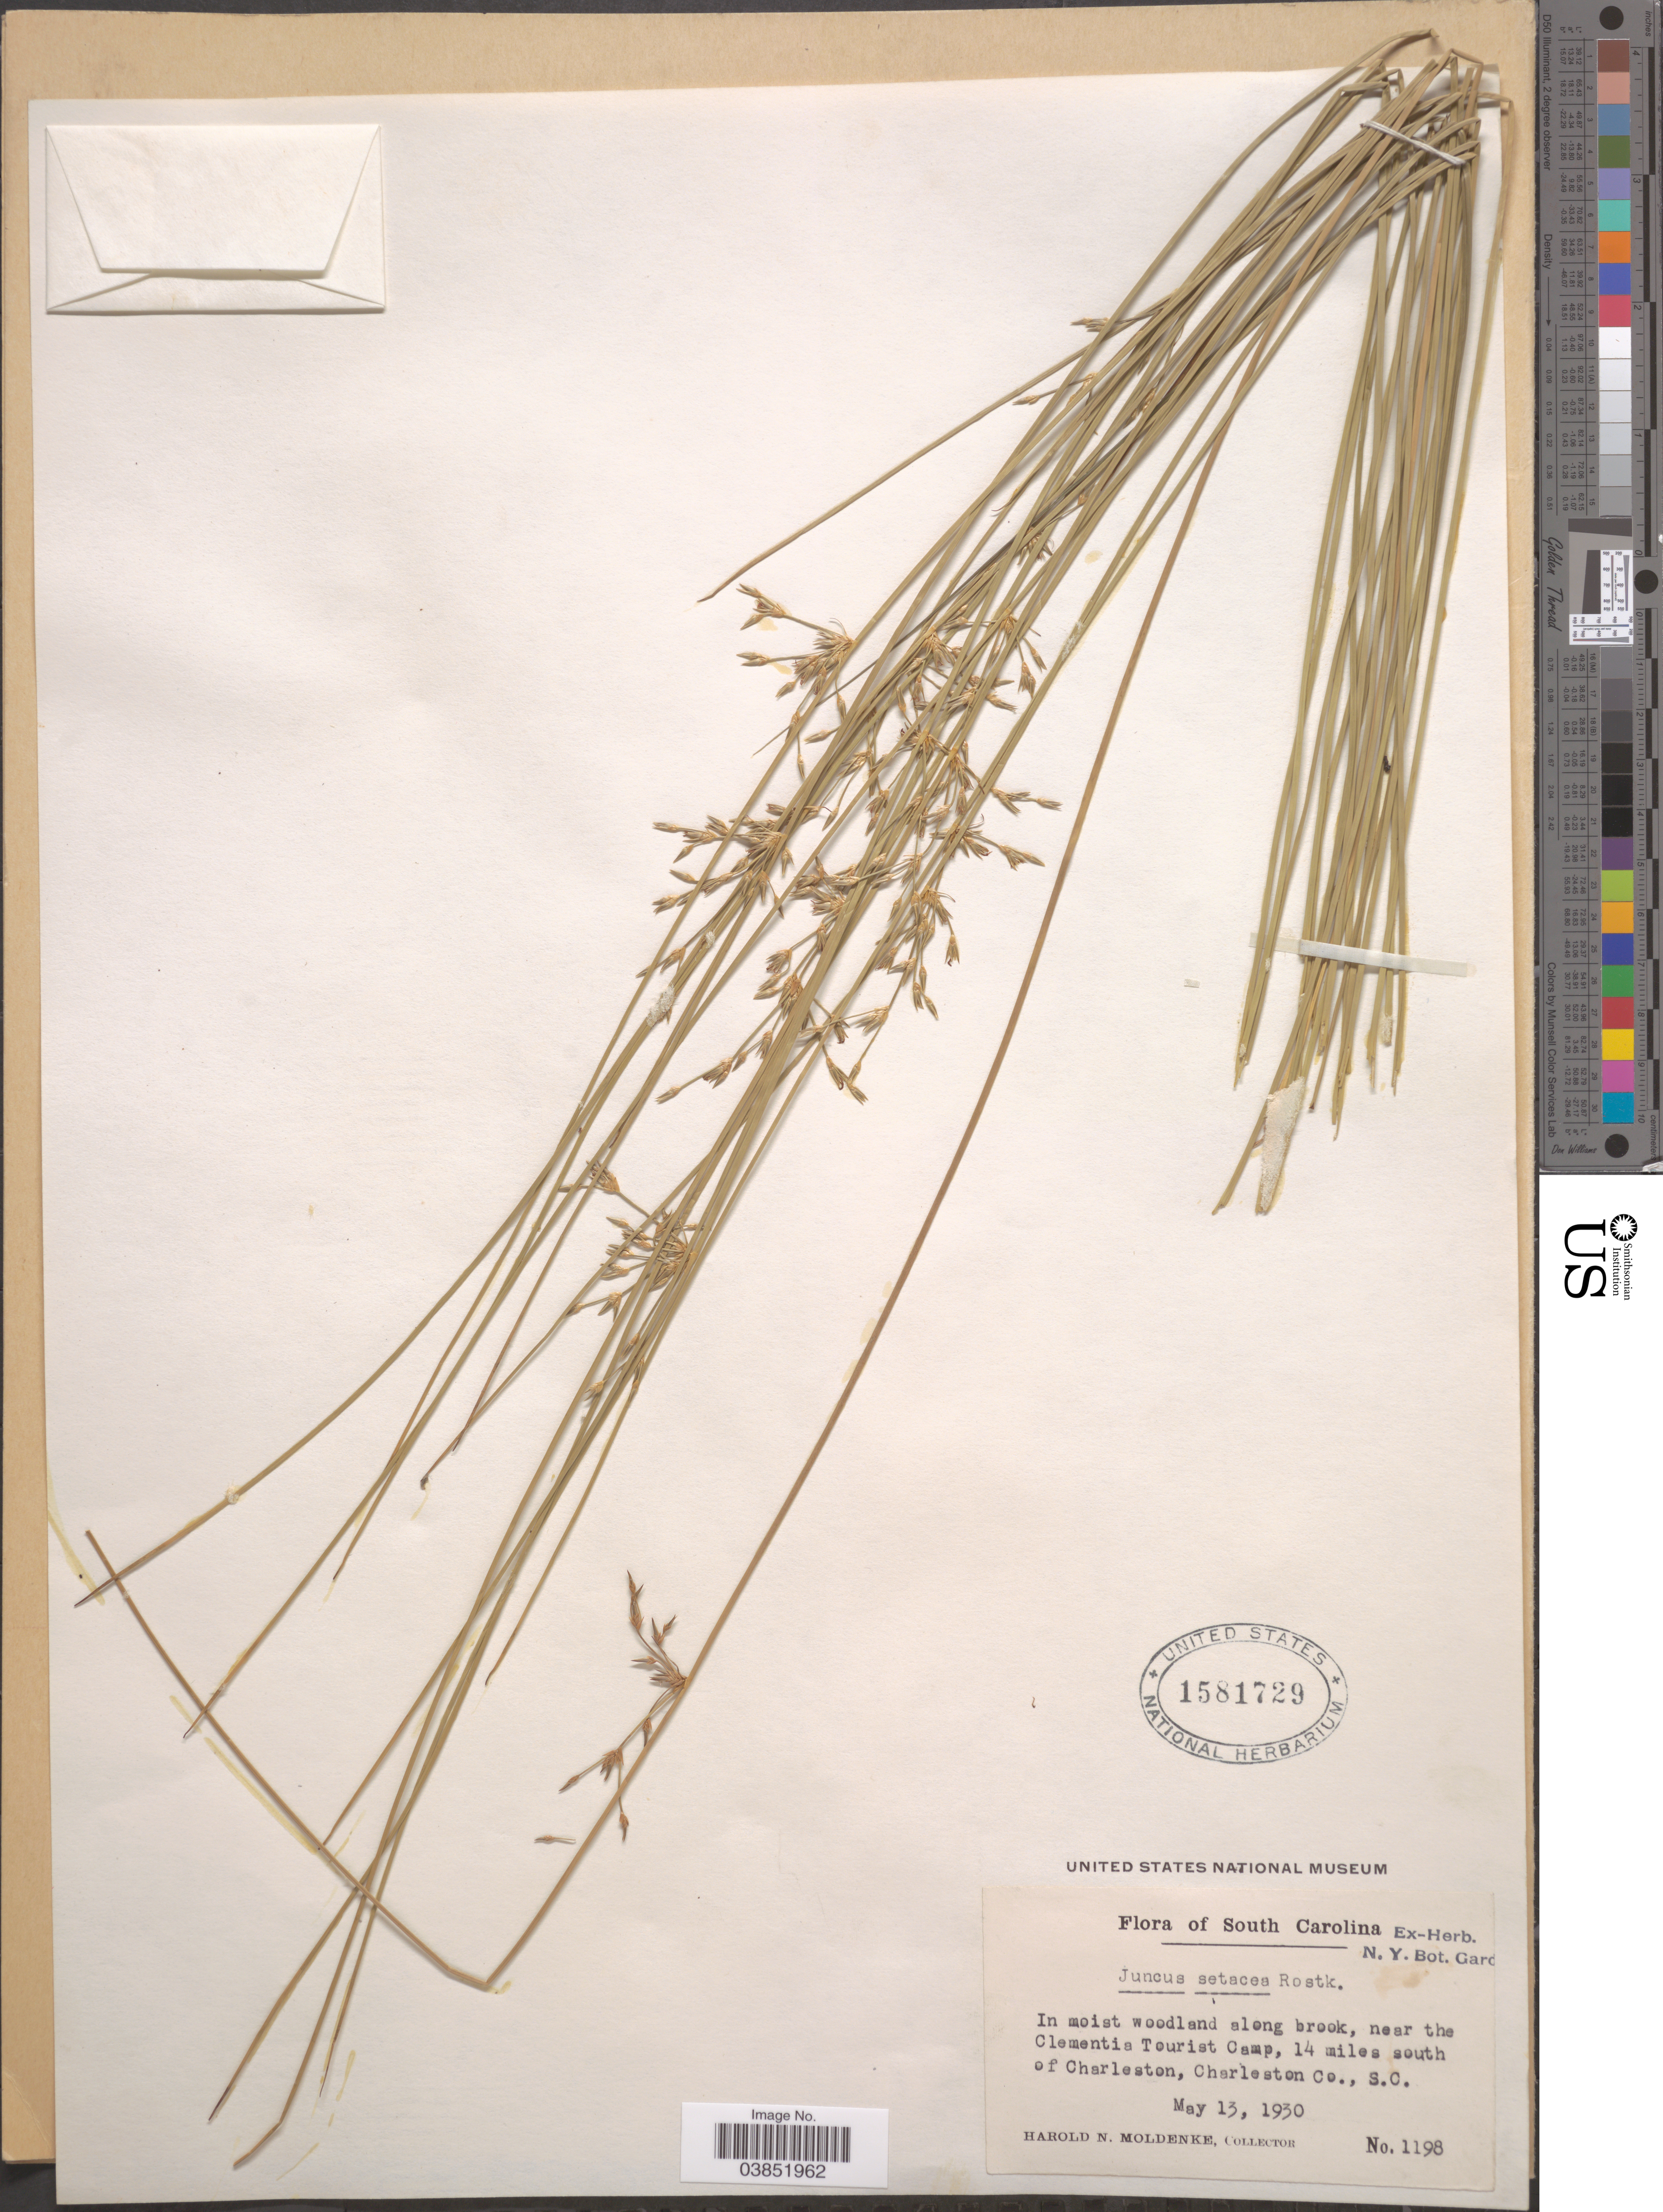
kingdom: Plantae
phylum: Tracheophyta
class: Liliopsida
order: Poales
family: Juncaceae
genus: Juncus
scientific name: Juncus coriaceus Mack.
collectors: H. N. Moldenke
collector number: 1198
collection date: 1930-05-13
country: United States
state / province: South Carolina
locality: In moist woodland along brook, near the Clementis Tourist Camp, 14 miles south of Charleston, Charleston Co.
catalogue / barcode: US 1581729